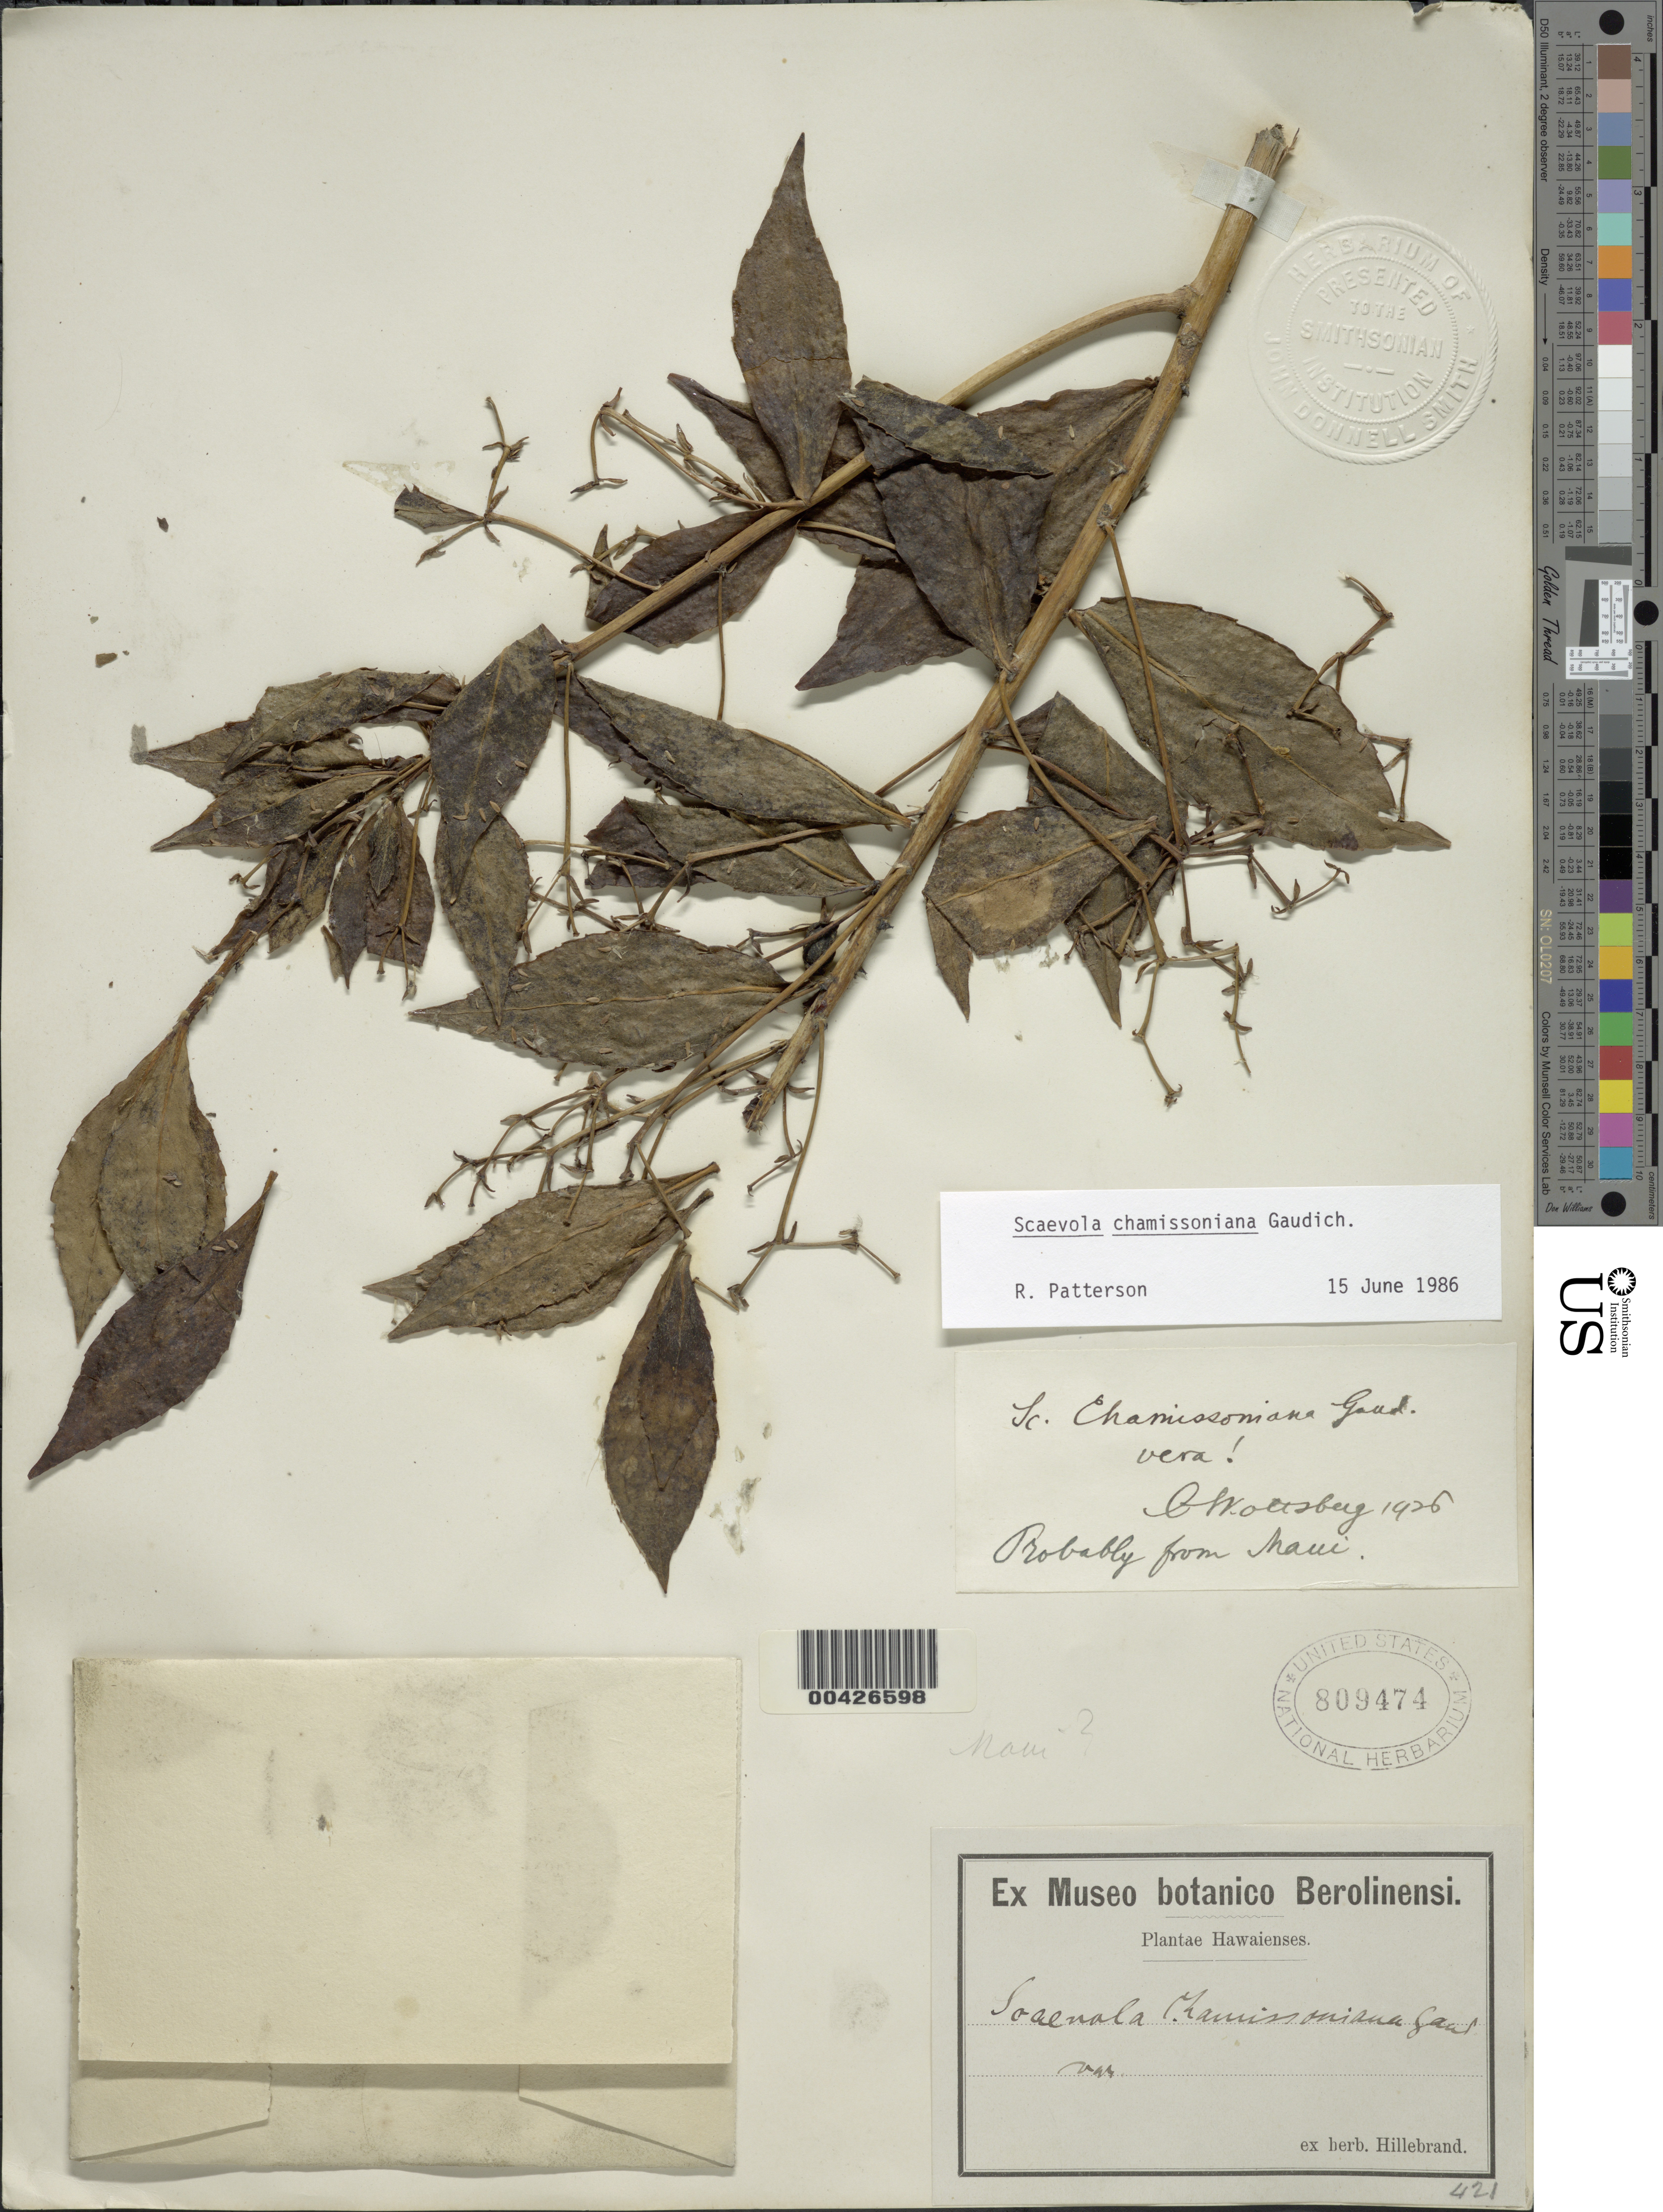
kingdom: Plantae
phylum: Tracheophyta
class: Magnoliopsida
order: Asterales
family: Goodeniaceae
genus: Scaevola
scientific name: Scaevola chamissoniana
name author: Gaudich.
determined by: Patterson, R.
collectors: W. Hillebrand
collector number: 421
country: United States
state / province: Hawaii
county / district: Maui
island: Maui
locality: probably from Maui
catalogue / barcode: US 809474